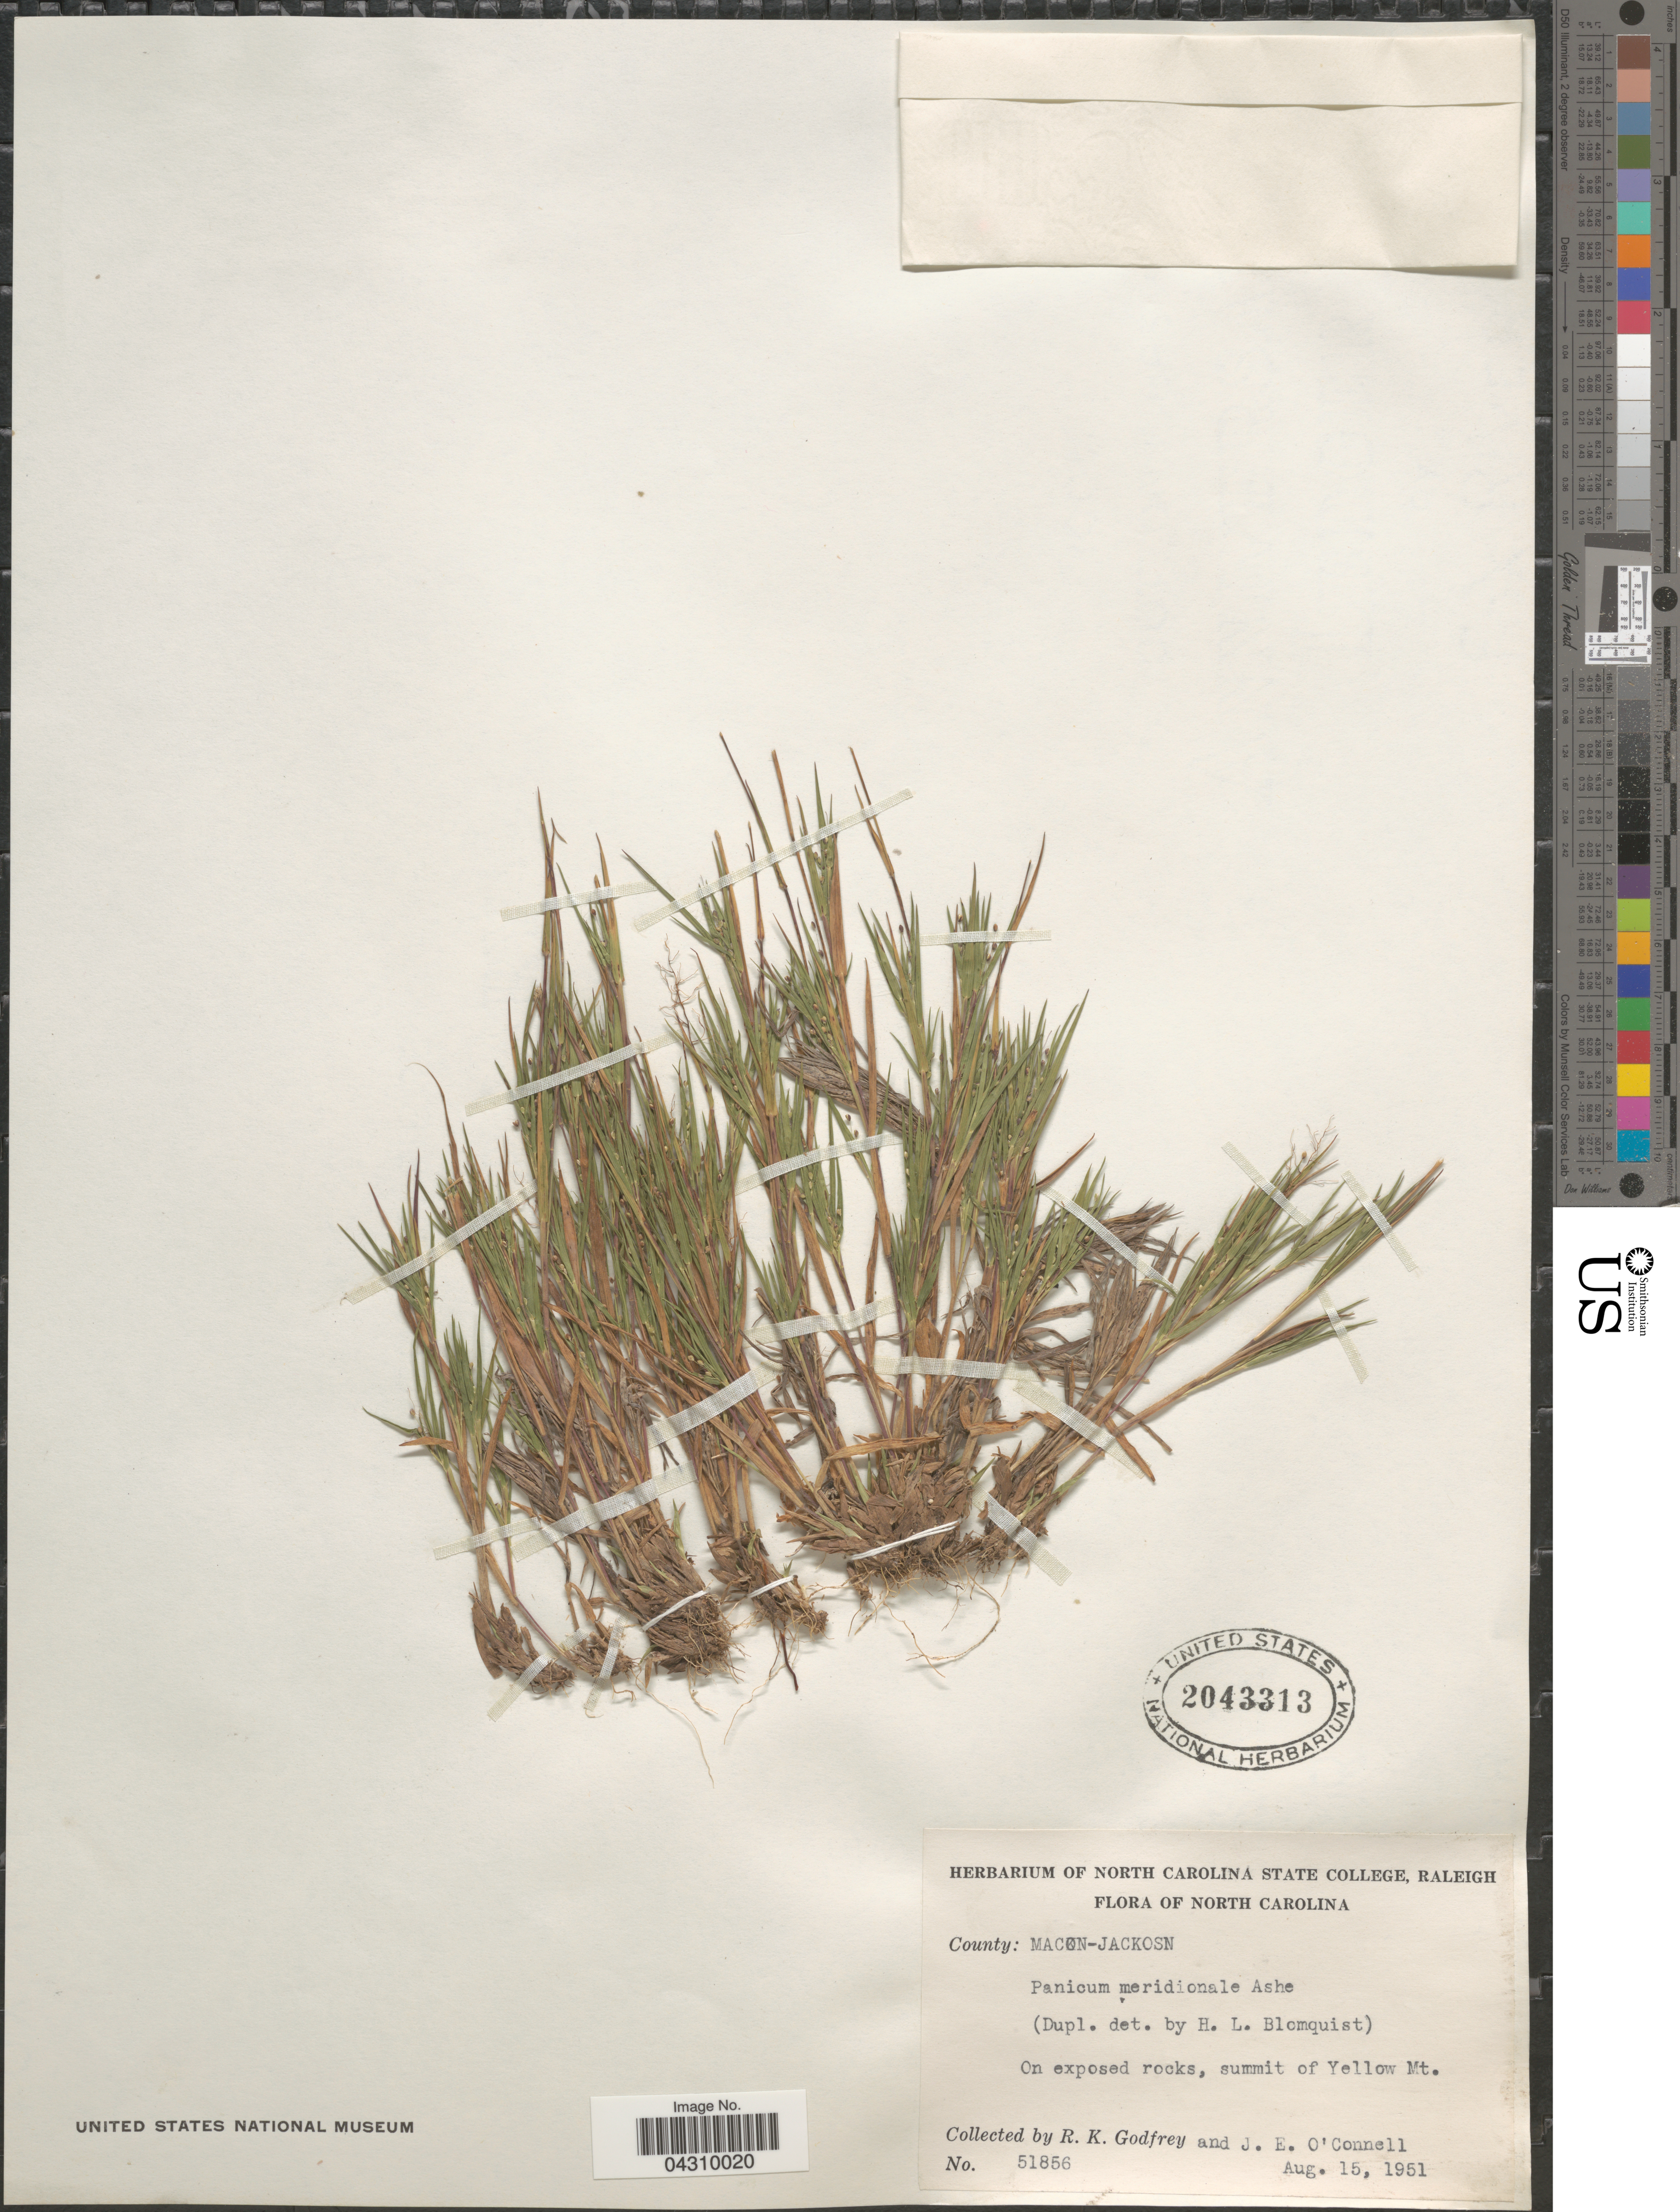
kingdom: Plantae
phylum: Tracheophyta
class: Liliopsida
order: Poales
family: Poaceae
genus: Dichanthelium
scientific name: Dichanthelium acuminatum var. acuminatum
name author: (Sw.) Gould & C.A. Clark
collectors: R. K. Godfrey & J. O'Connell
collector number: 51856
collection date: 1951-08-15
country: United States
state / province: North Carolina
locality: County: Macon-Jackson. On exposed rocks, summit of Yellow Mt.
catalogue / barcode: US 2043313